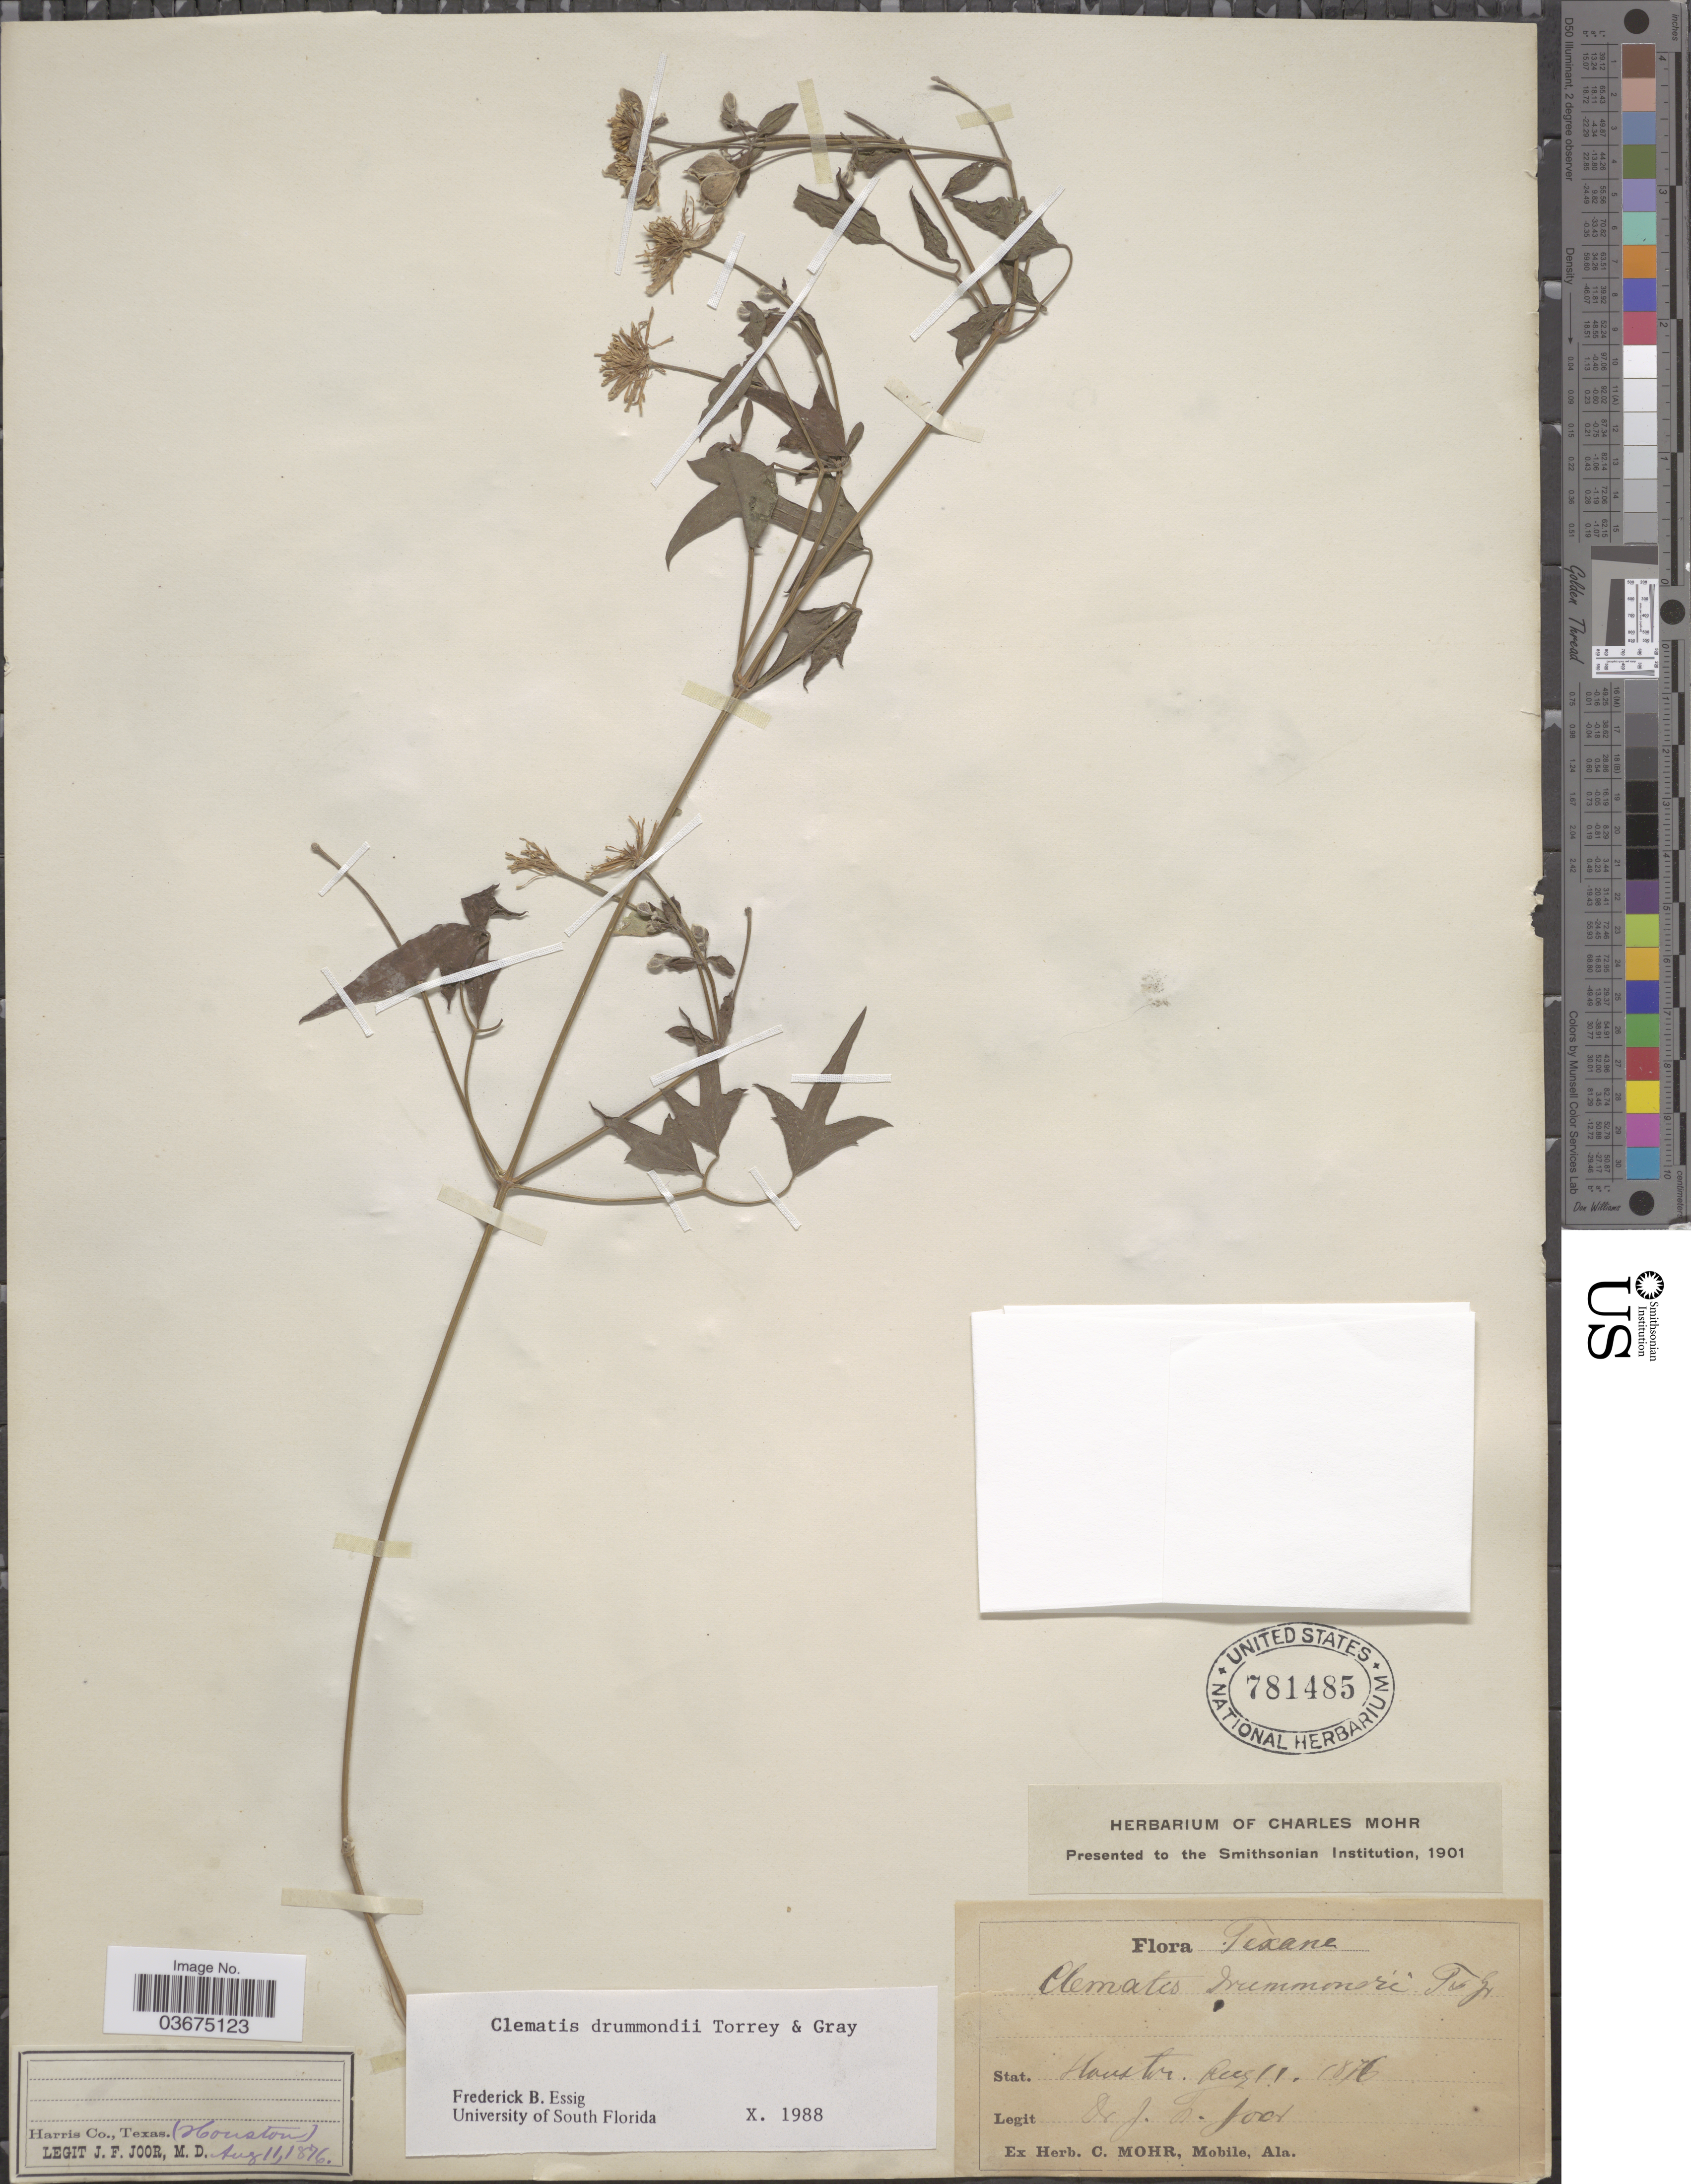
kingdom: Plantae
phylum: Tracheophyta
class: Magnoliopsida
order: Ranunculales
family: Ranunculaceae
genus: Clematis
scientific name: Clematis drummondii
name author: Torr. & A. Gray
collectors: J. F. Joor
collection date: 1876-08-11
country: United States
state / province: Texas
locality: Harris Co. (Houston).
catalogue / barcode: US 781485